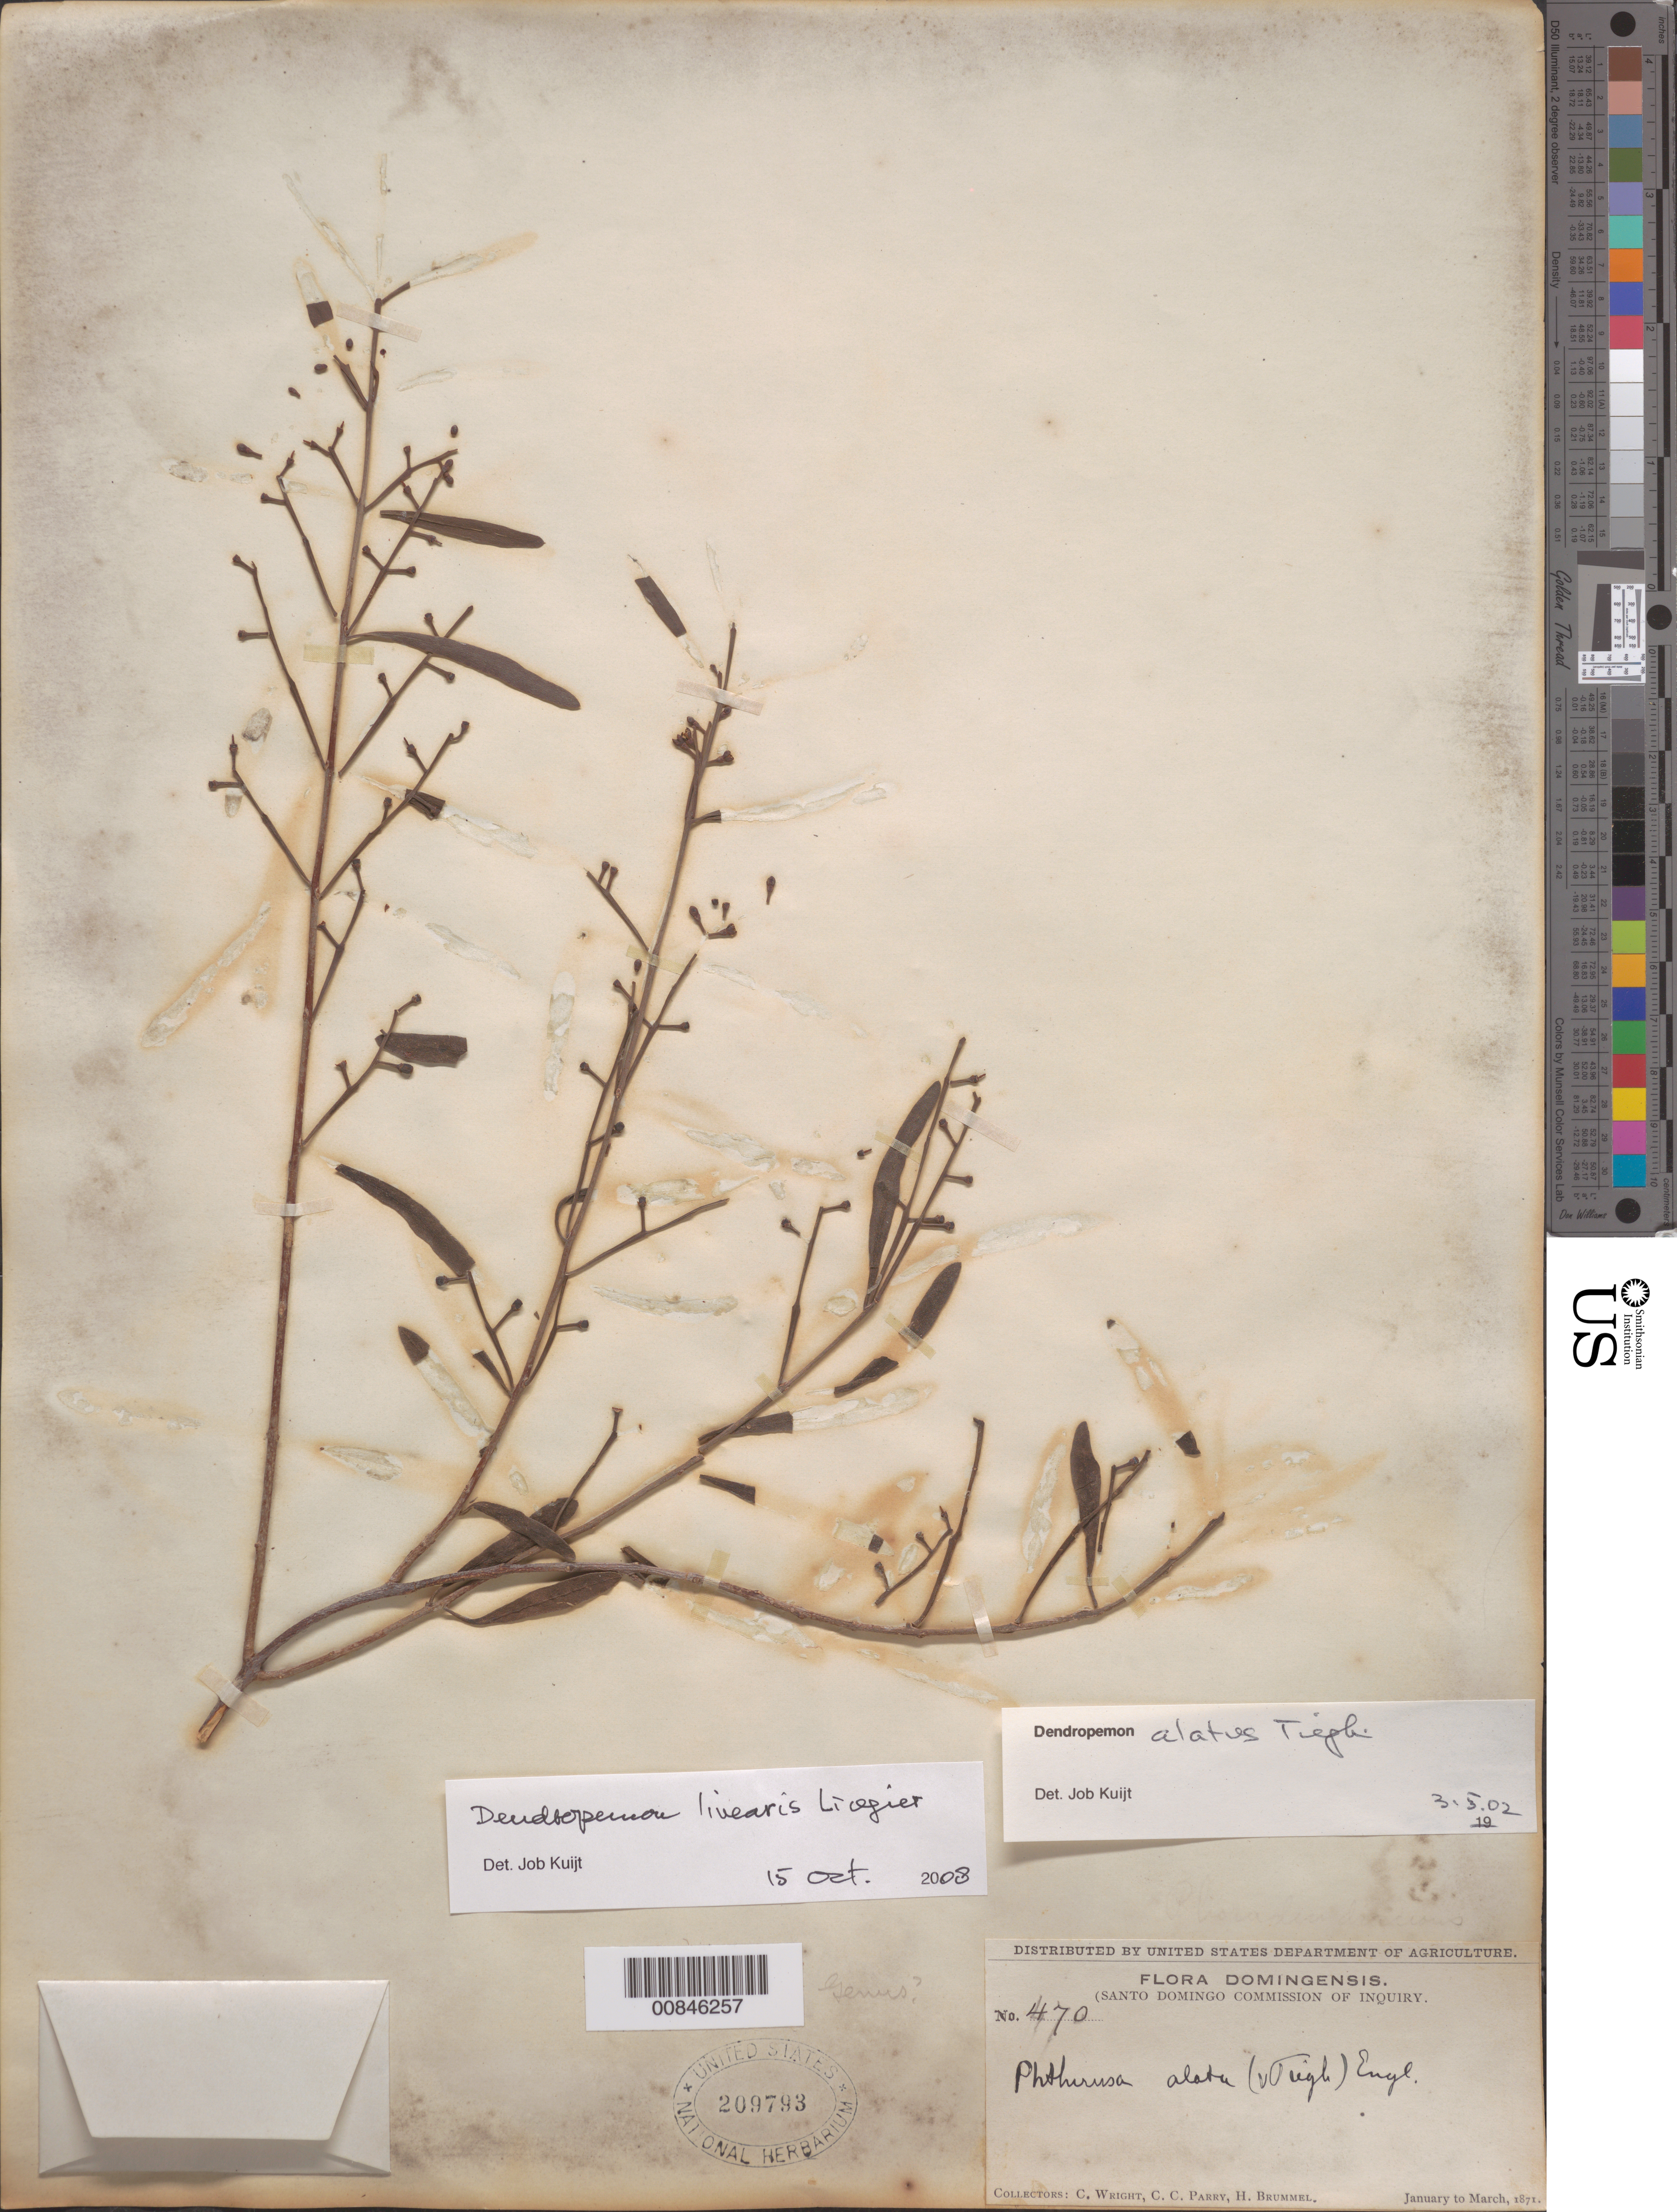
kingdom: Plantae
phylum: Tracheophyta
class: Magnoliopsida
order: Santalales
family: Loranthaceae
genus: Dendropemon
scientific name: Dendropemon alatus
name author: Tiegh.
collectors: C. Wright, C. C. Parry & H. Brummel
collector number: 470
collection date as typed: Jan 1871 to -- Mar 1871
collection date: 1871-01/1871-03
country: Dominican Republic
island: Hispaniola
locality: Dominican Republic.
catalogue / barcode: US 209793